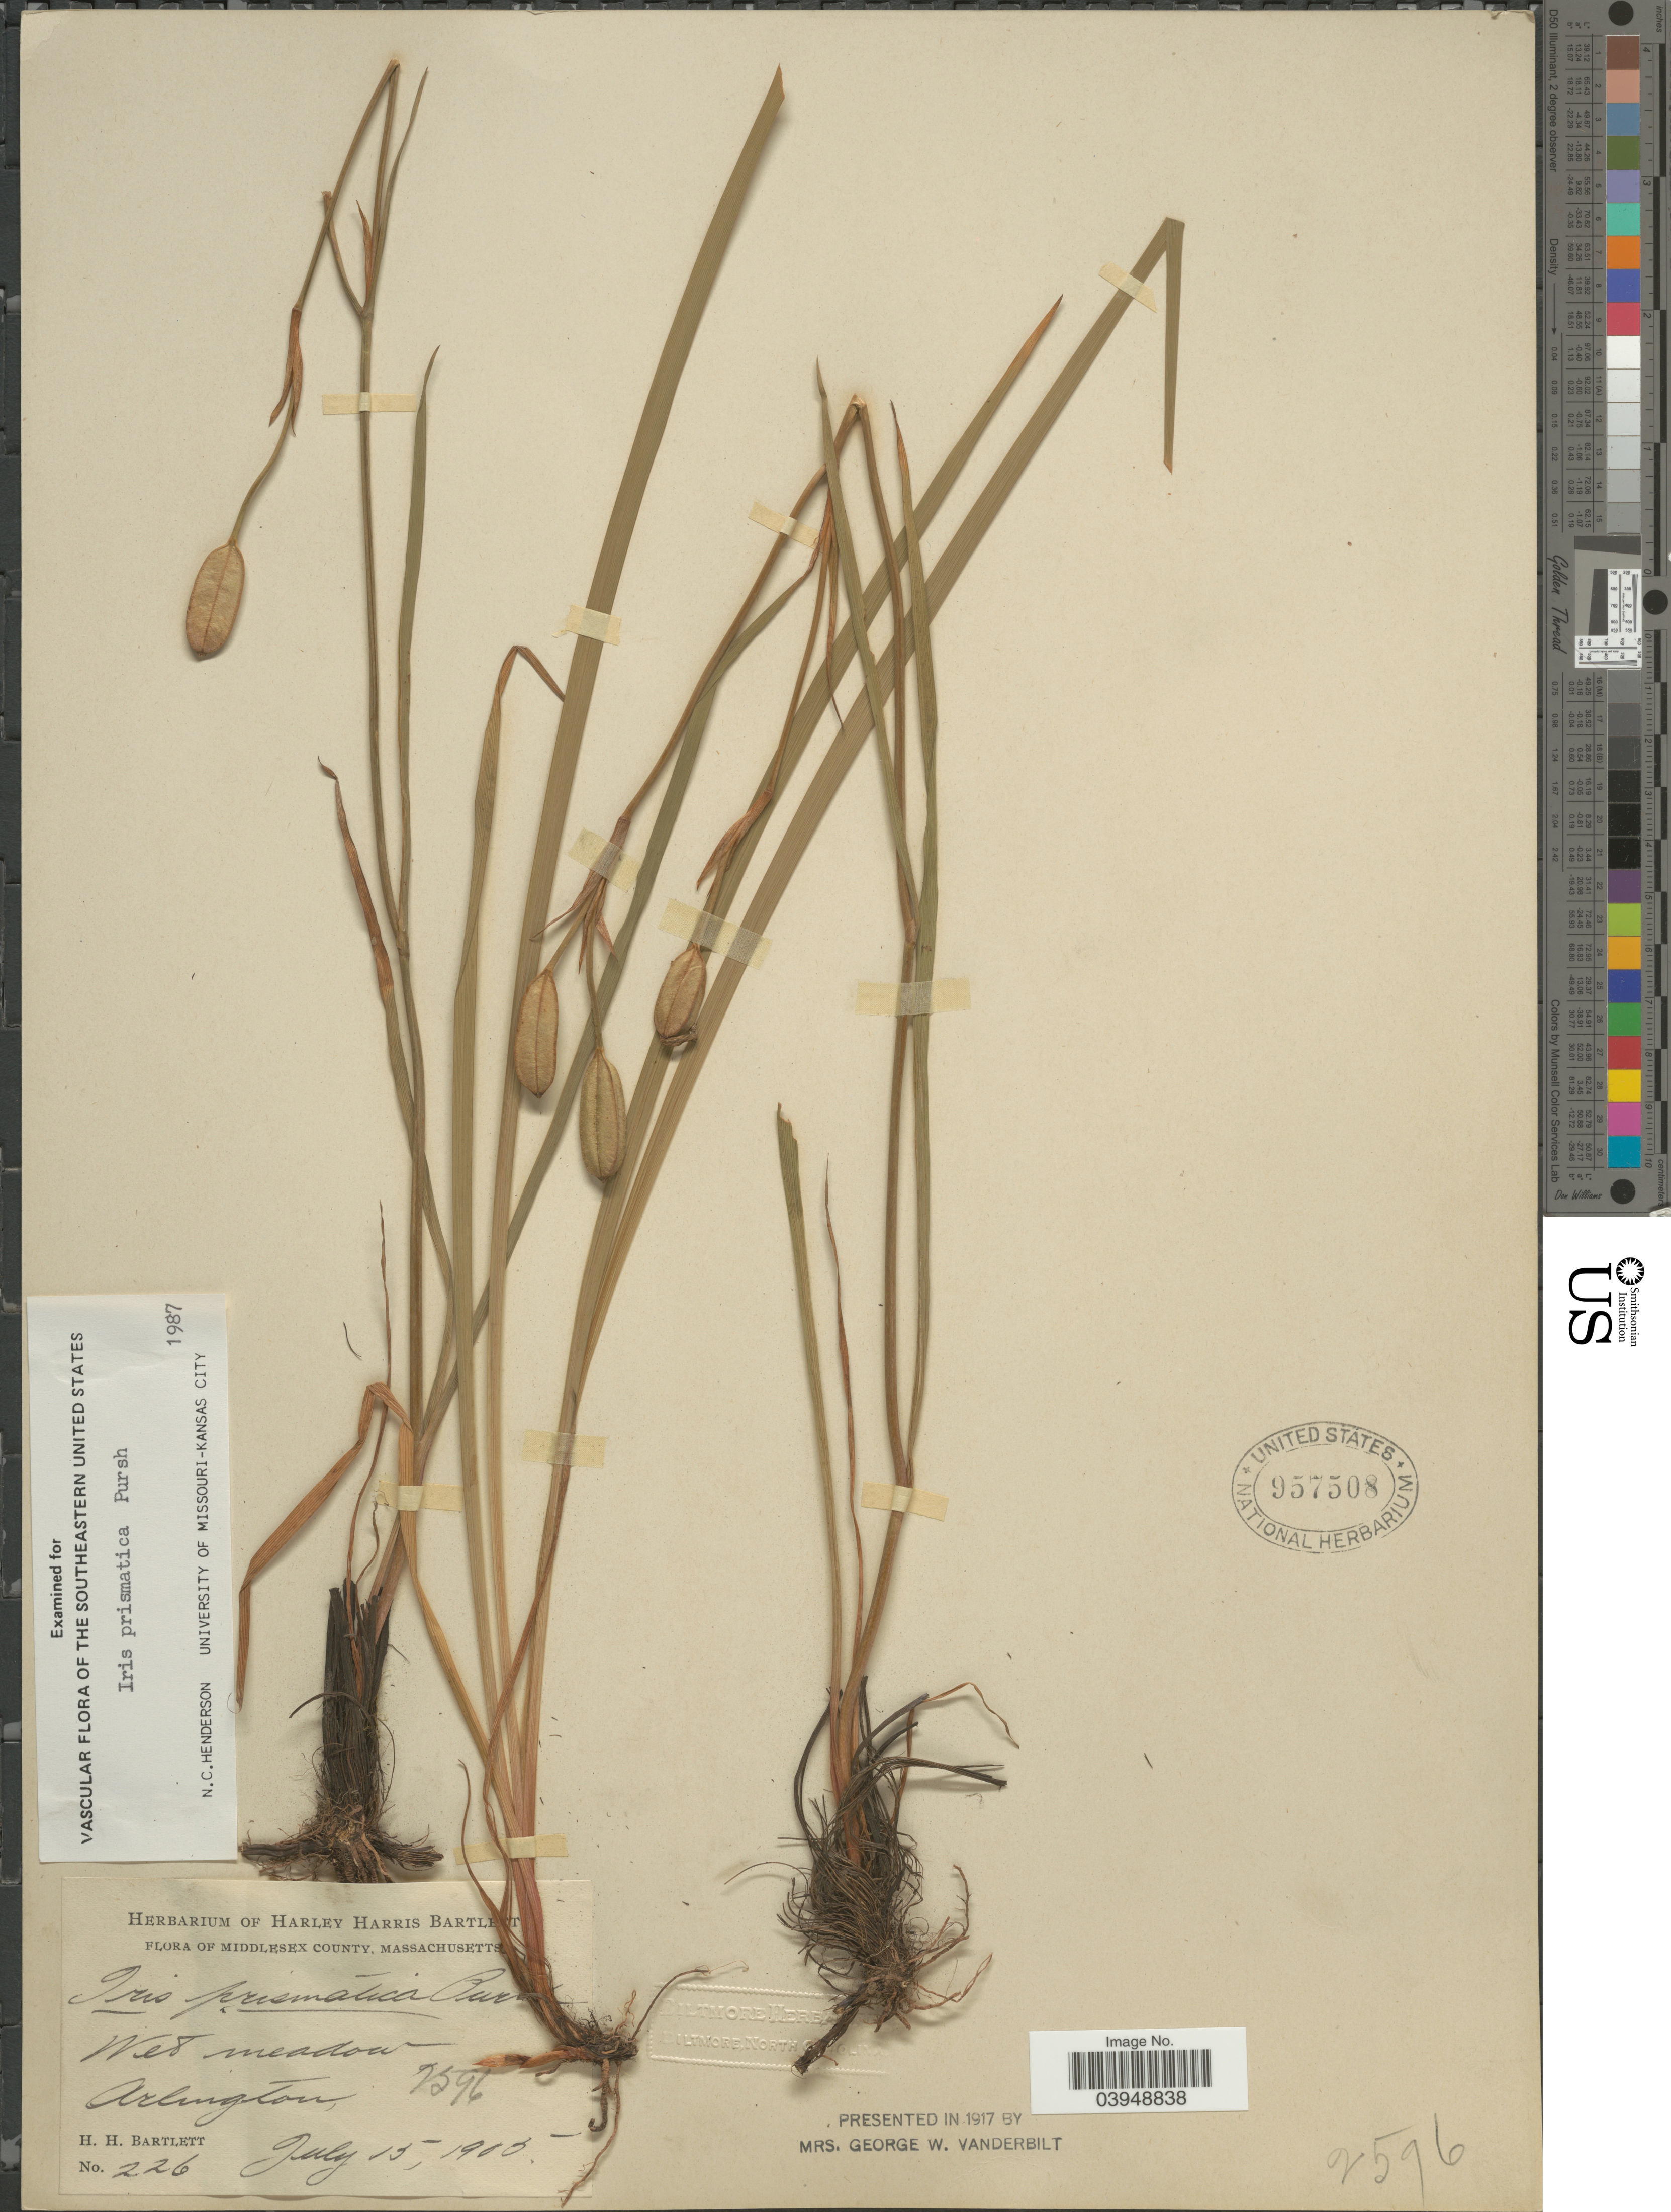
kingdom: Plantae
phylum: Tracheophyta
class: Liliopsida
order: Asparagales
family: Iridaceae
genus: Iris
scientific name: Iris prismatica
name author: Pursh ex Ker Gawl.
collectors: H. H. Bartlett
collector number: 226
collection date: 1905-07-15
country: United States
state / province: Massachusetts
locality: Middlesex County. Arlington.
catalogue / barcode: US 957508